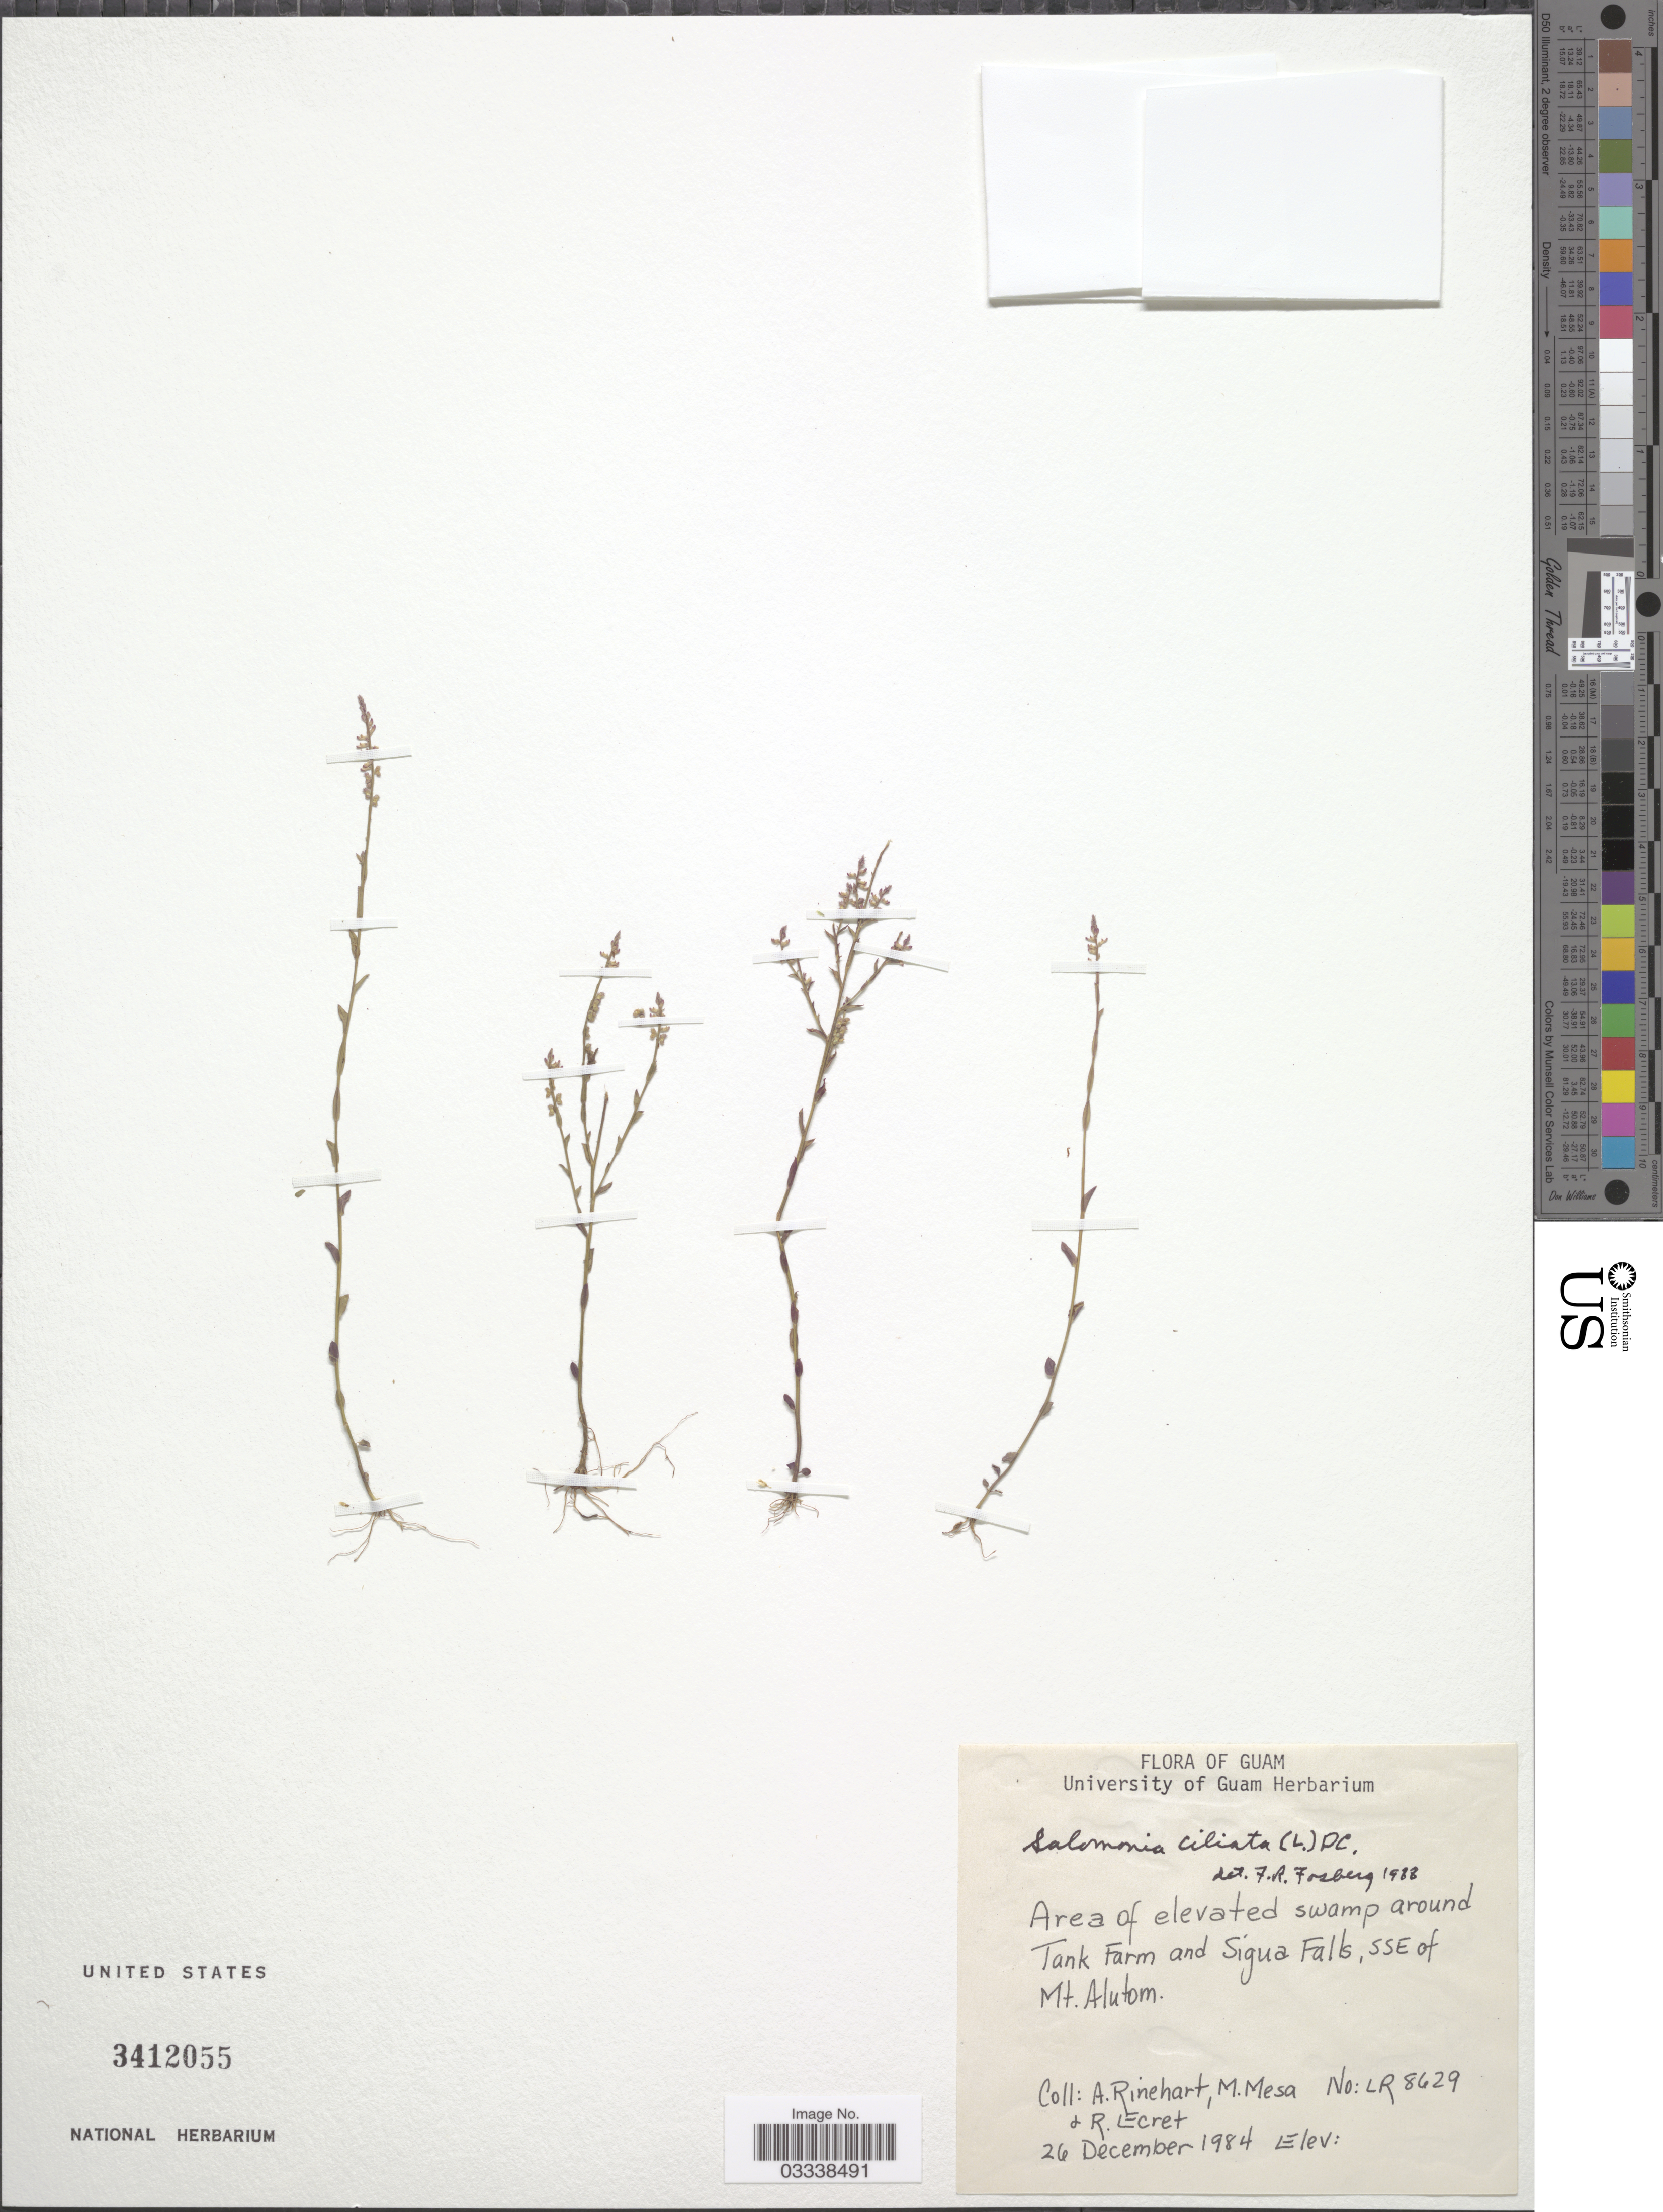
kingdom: Plantae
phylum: Tracheophyta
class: Magnoliopsida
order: Fabales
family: Polygalaceae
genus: Salomonia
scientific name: Salomonia ciliata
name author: (L.) DC.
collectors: A. Rinehart, M. Mesa & R. Ecret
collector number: LR8629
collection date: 1984-12-26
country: Guam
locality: Area of elevated swamp around Tank Farm and Sigua Falls, SSE of Mt. Alutom.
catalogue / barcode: US 3412055